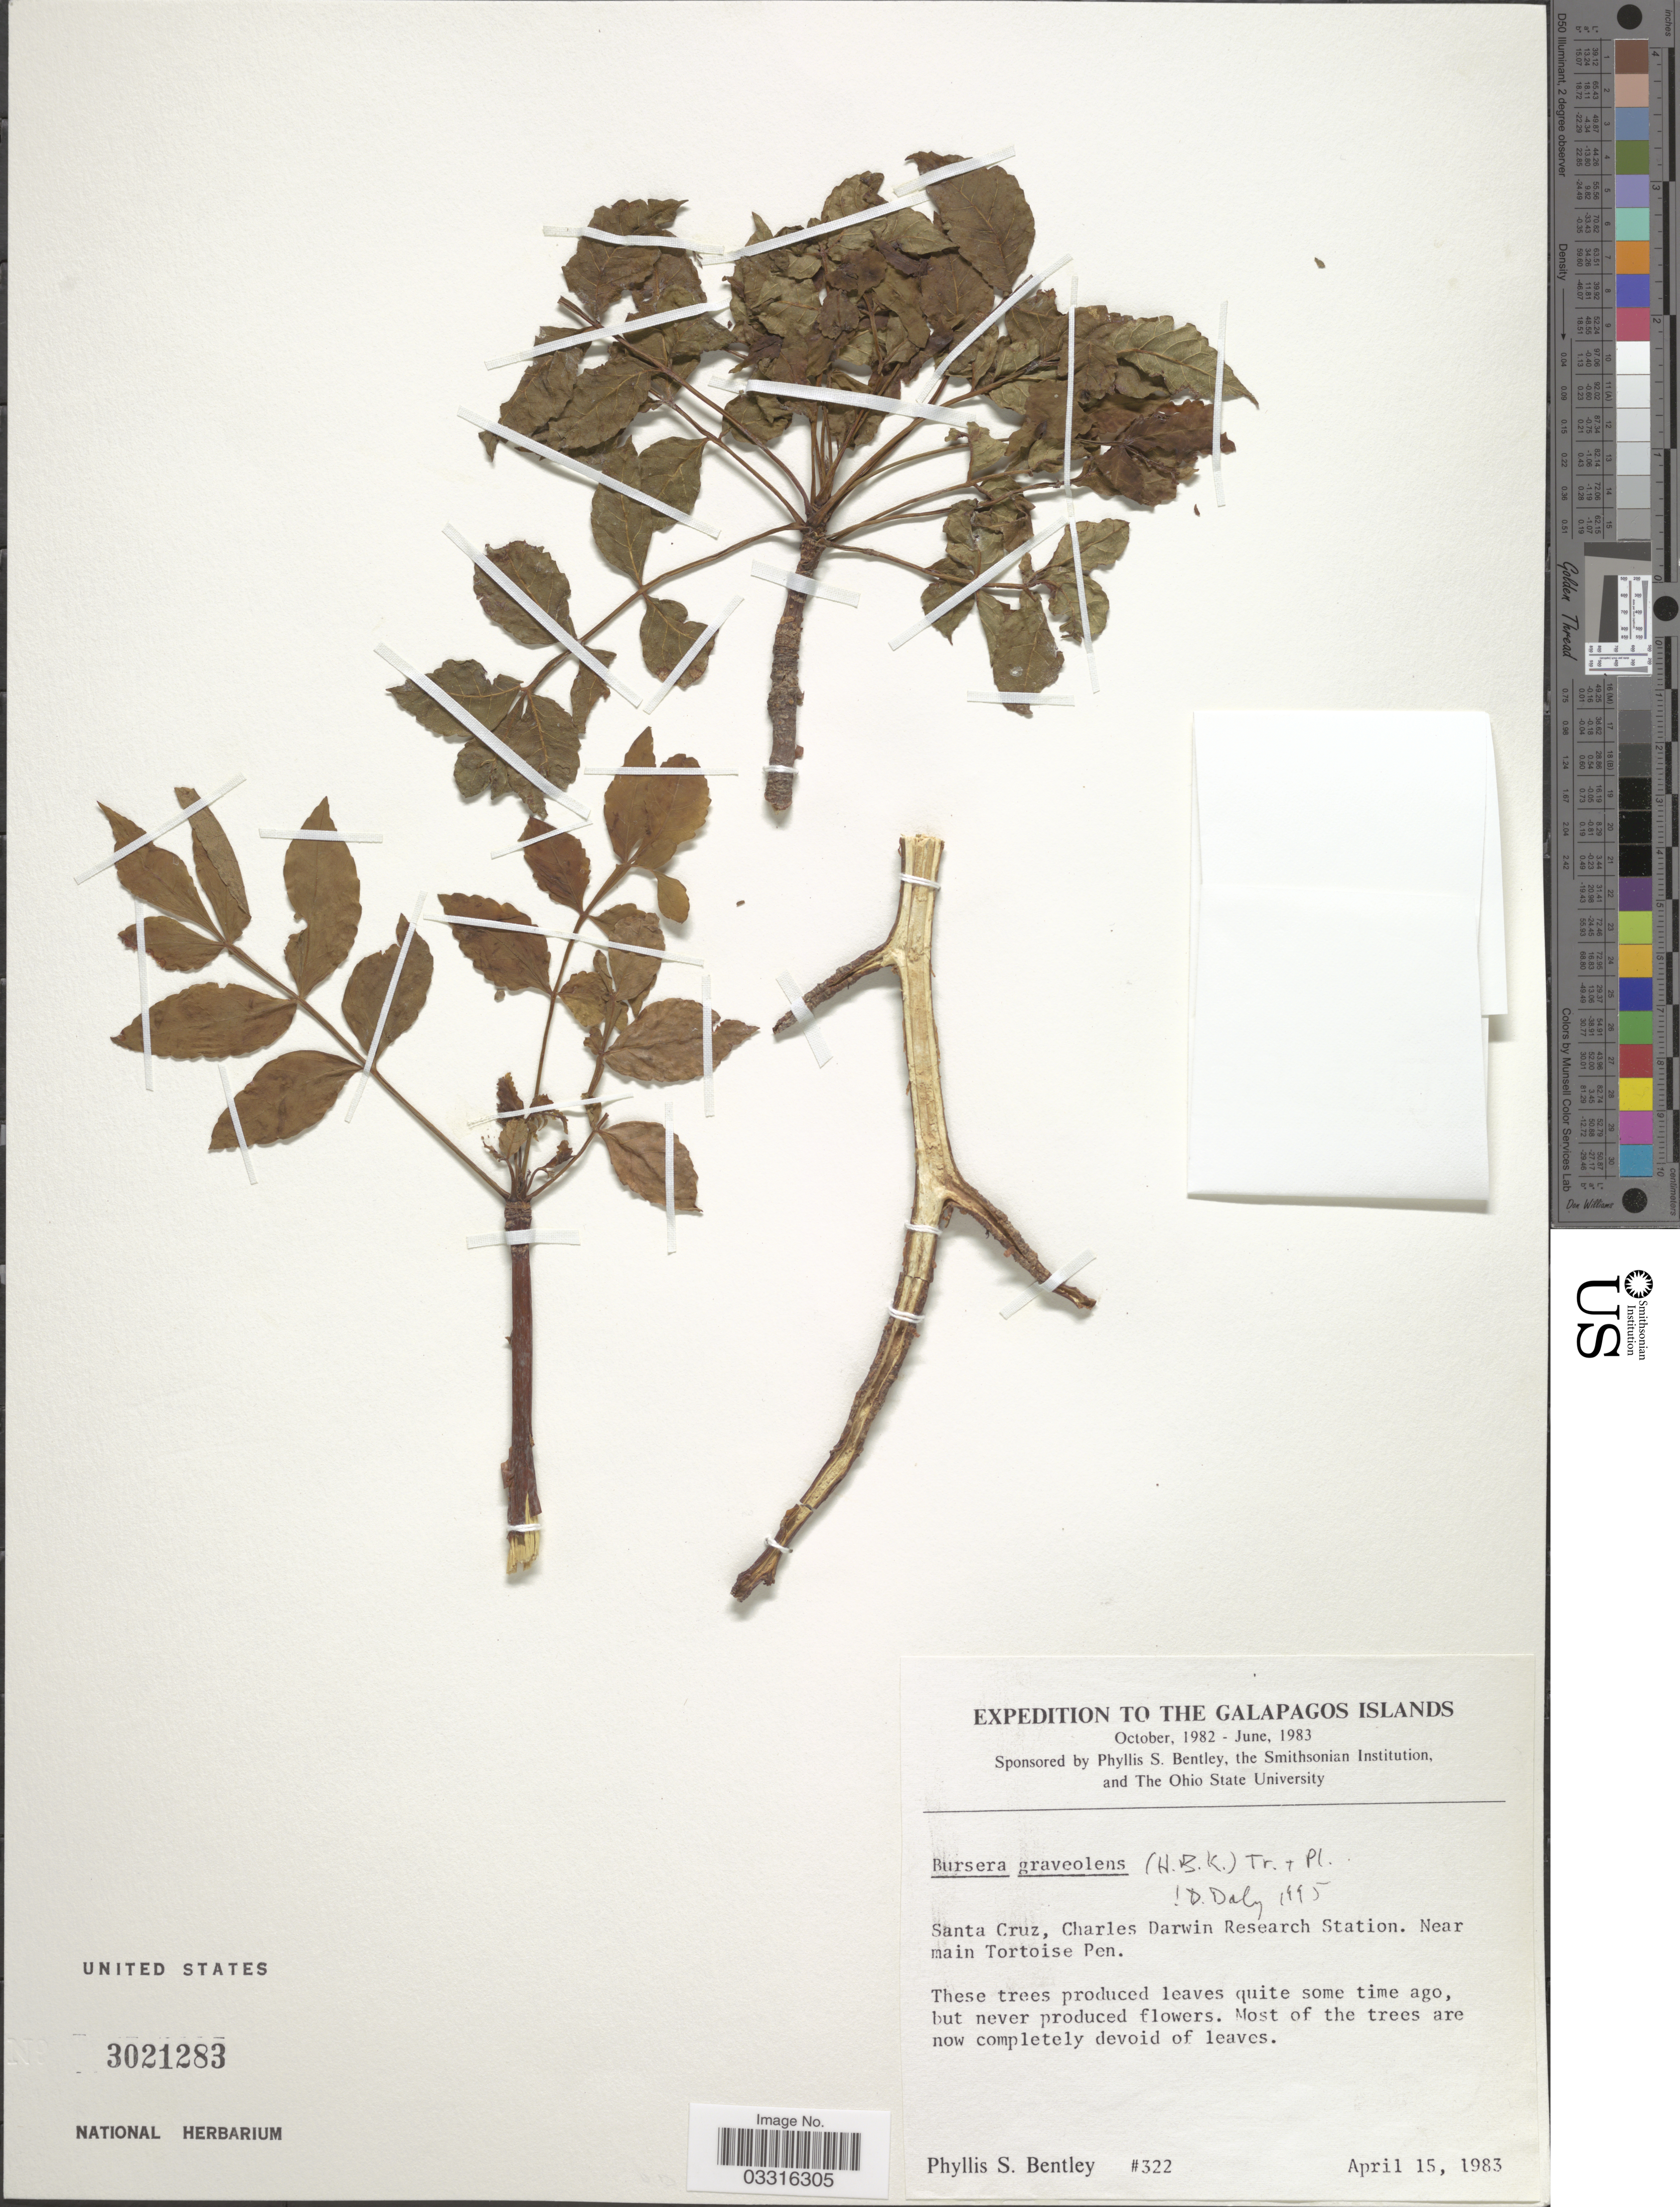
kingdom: Plantae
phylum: Tracheophyta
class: Magnoliopsida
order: Sapindales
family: Burseraceae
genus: Bursera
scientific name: Bursera graveolens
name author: (Kunth) Triana & Planch.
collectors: P. S. Bentley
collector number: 322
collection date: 1983-04-15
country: Ecuador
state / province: Colón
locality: The Galapagos Islands, Santa Cruz, Charles Darwin Research Station, near main Tortoise Pen.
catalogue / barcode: US 3021283